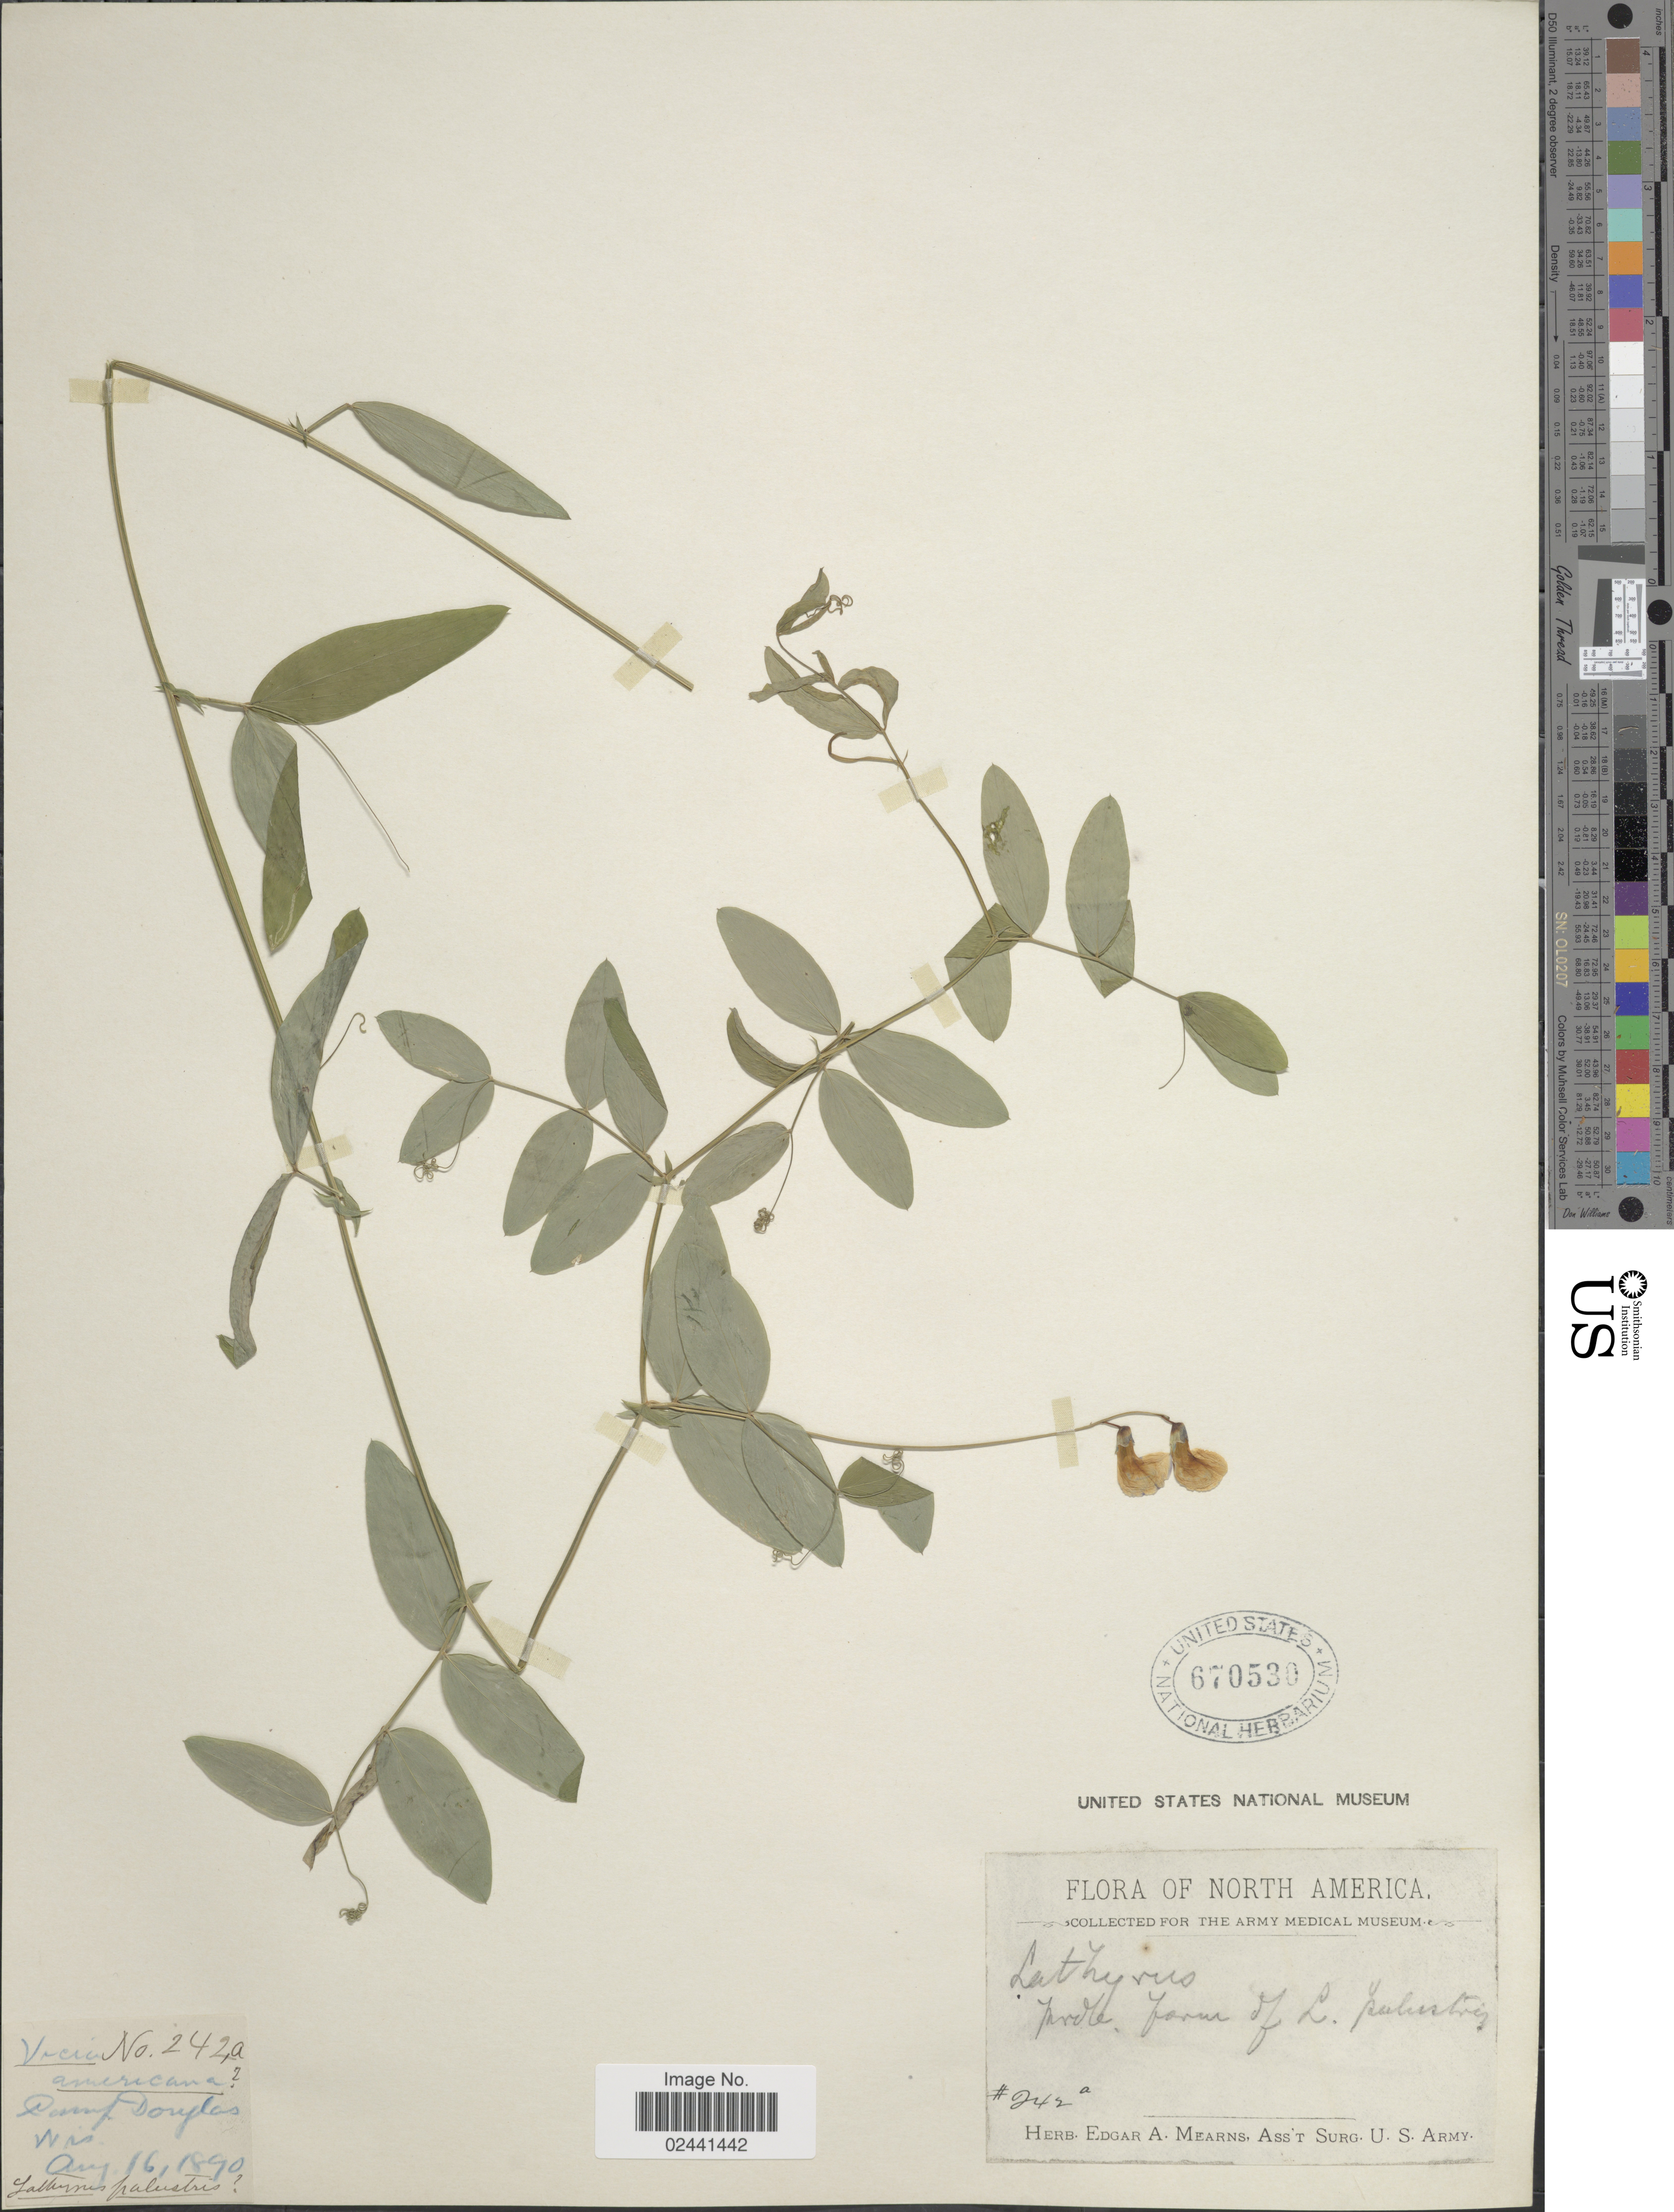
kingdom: Plantae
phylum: Tracheophyta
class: Magnoliopsida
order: Fabales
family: Fabaceae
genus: Lathyrus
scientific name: Lathyrus palustris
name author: L.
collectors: ex herb. Edgar A. Mearns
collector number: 242a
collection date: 1890-08-16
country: United States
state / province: Wisconsin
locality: North America, Damp Douglas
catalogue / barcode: US 670530